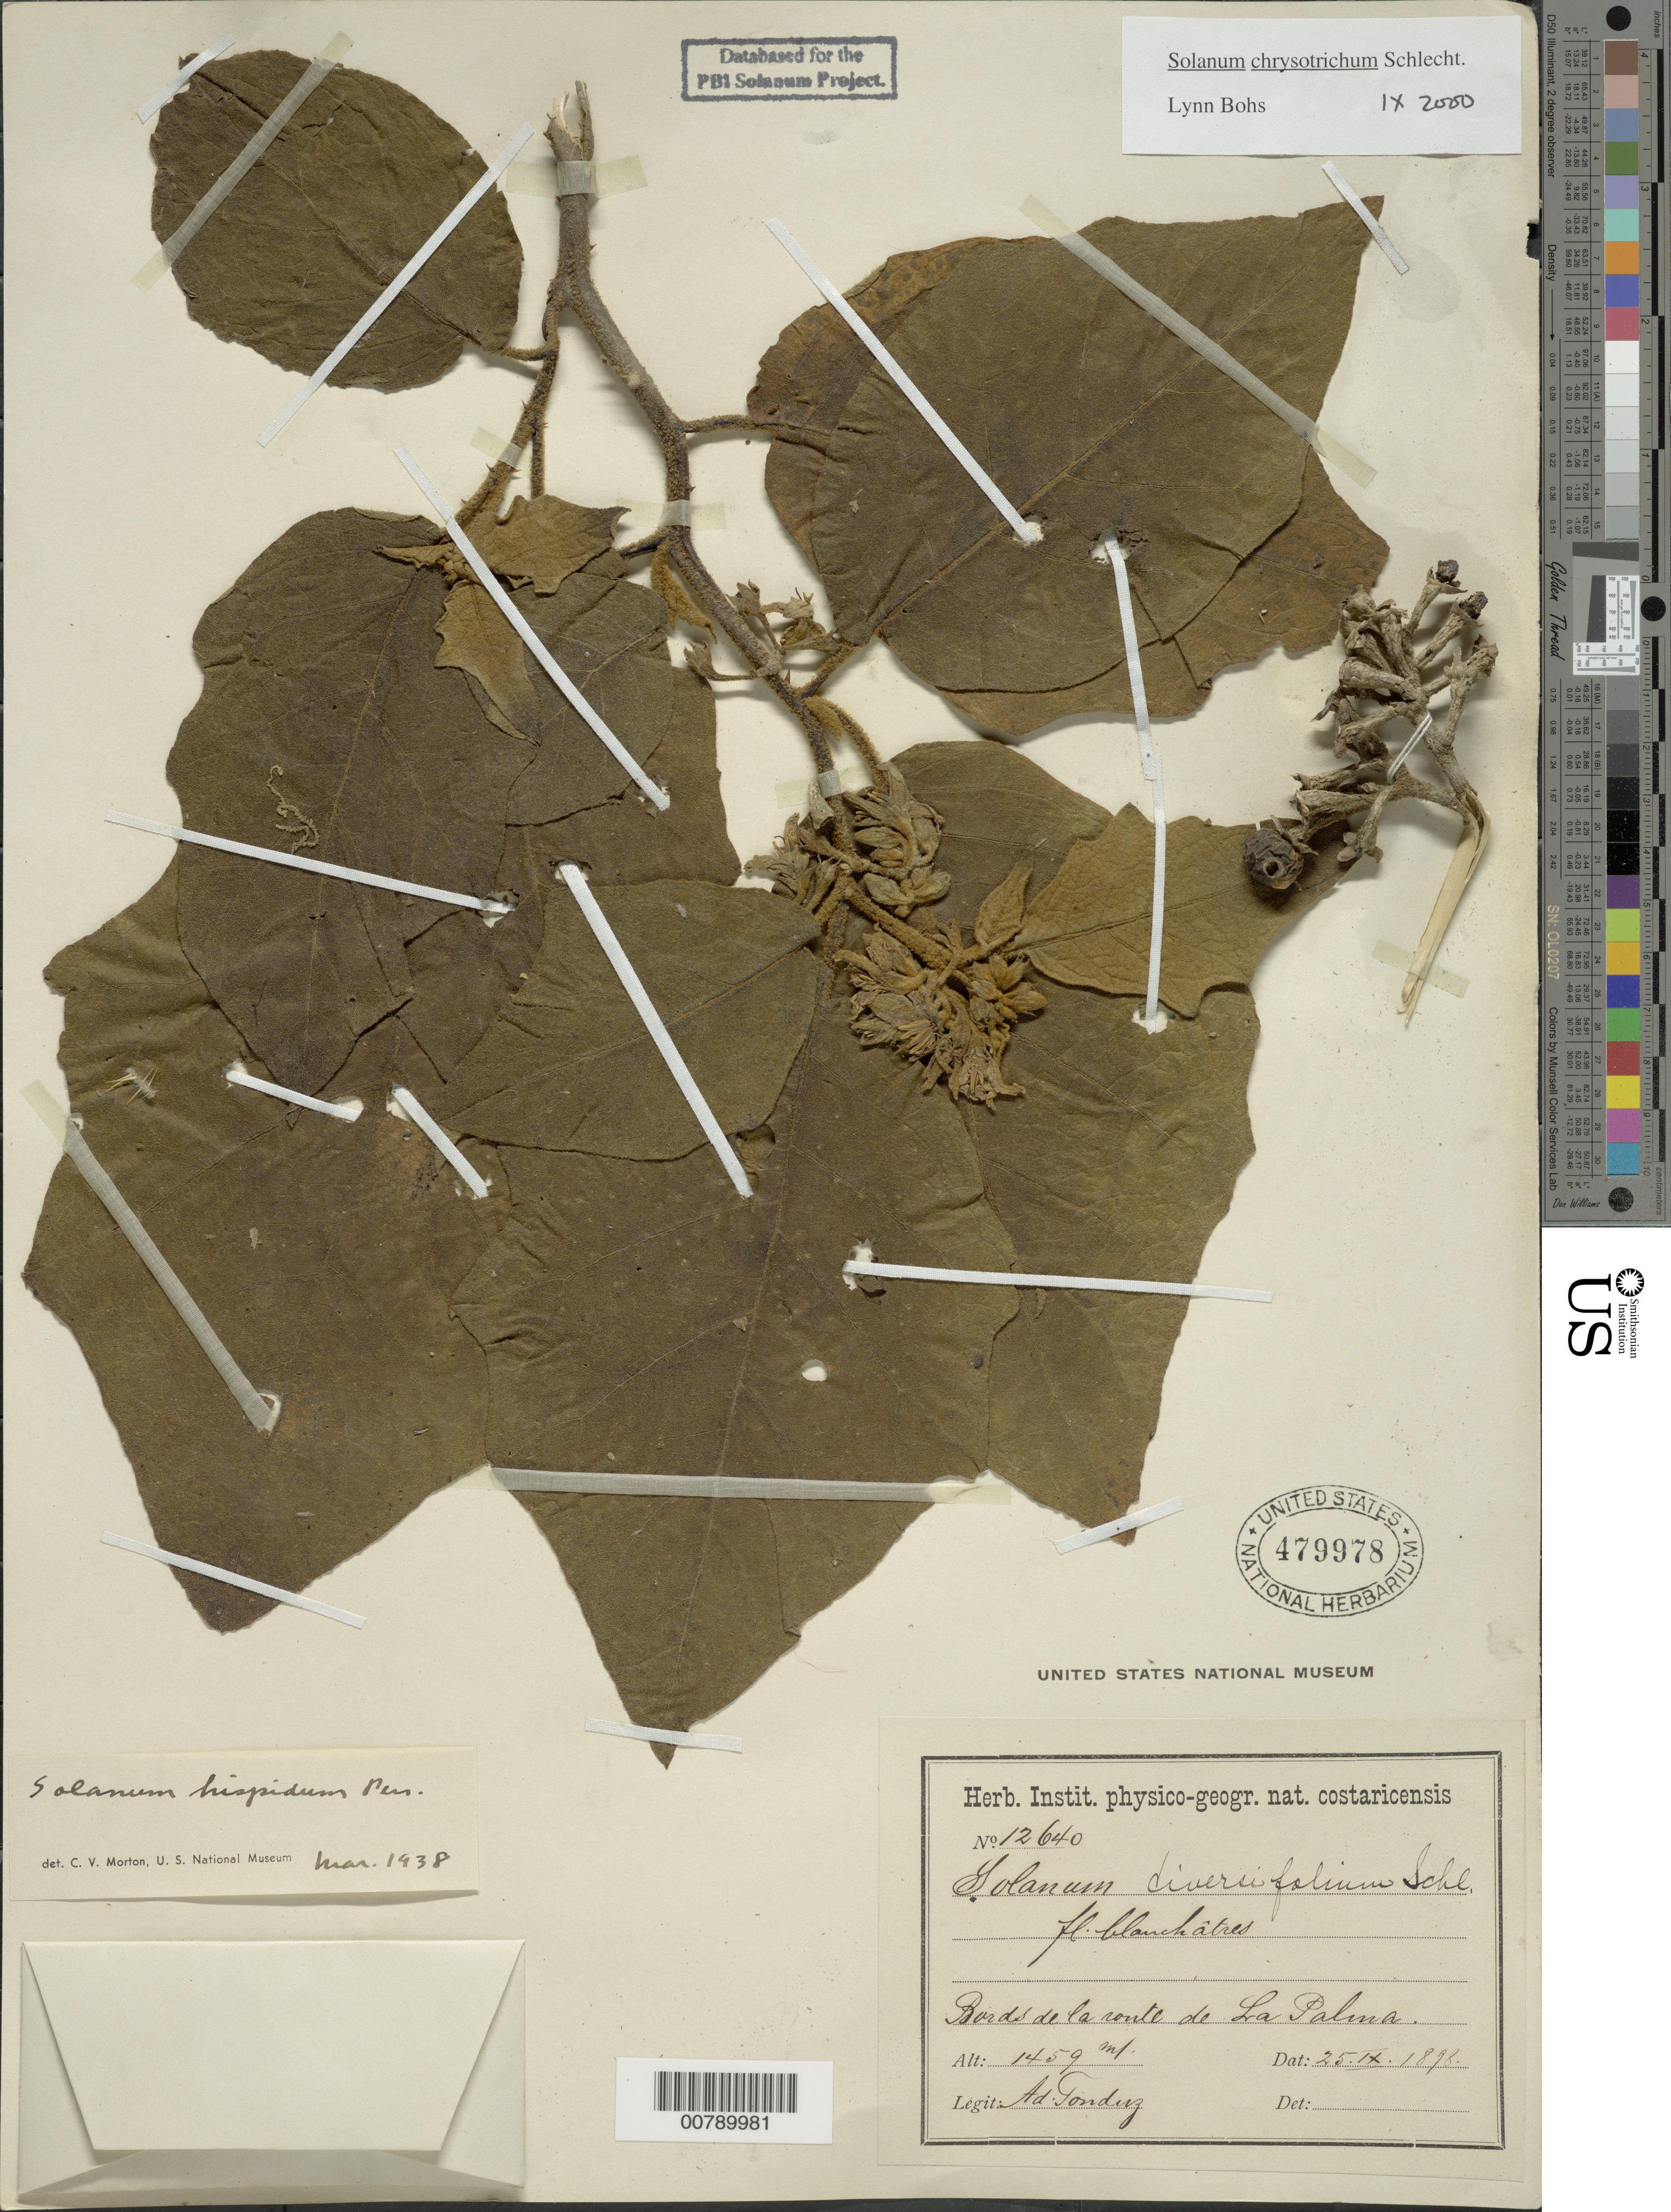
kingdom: Plantae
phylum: Tracheophyta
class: Magnoliopsida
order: Solanales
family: Solanaceae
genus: Solanum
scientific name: Solanum chrysotrichum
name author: Schltdl.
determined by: Bohs, L. A.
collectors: A. Tonduz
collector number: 12640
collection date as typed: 25 Sep 1898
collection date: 1898-09-25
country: Costa Rica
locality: Bords de la route de La Palma.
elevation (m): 1459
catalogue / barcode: US 479978